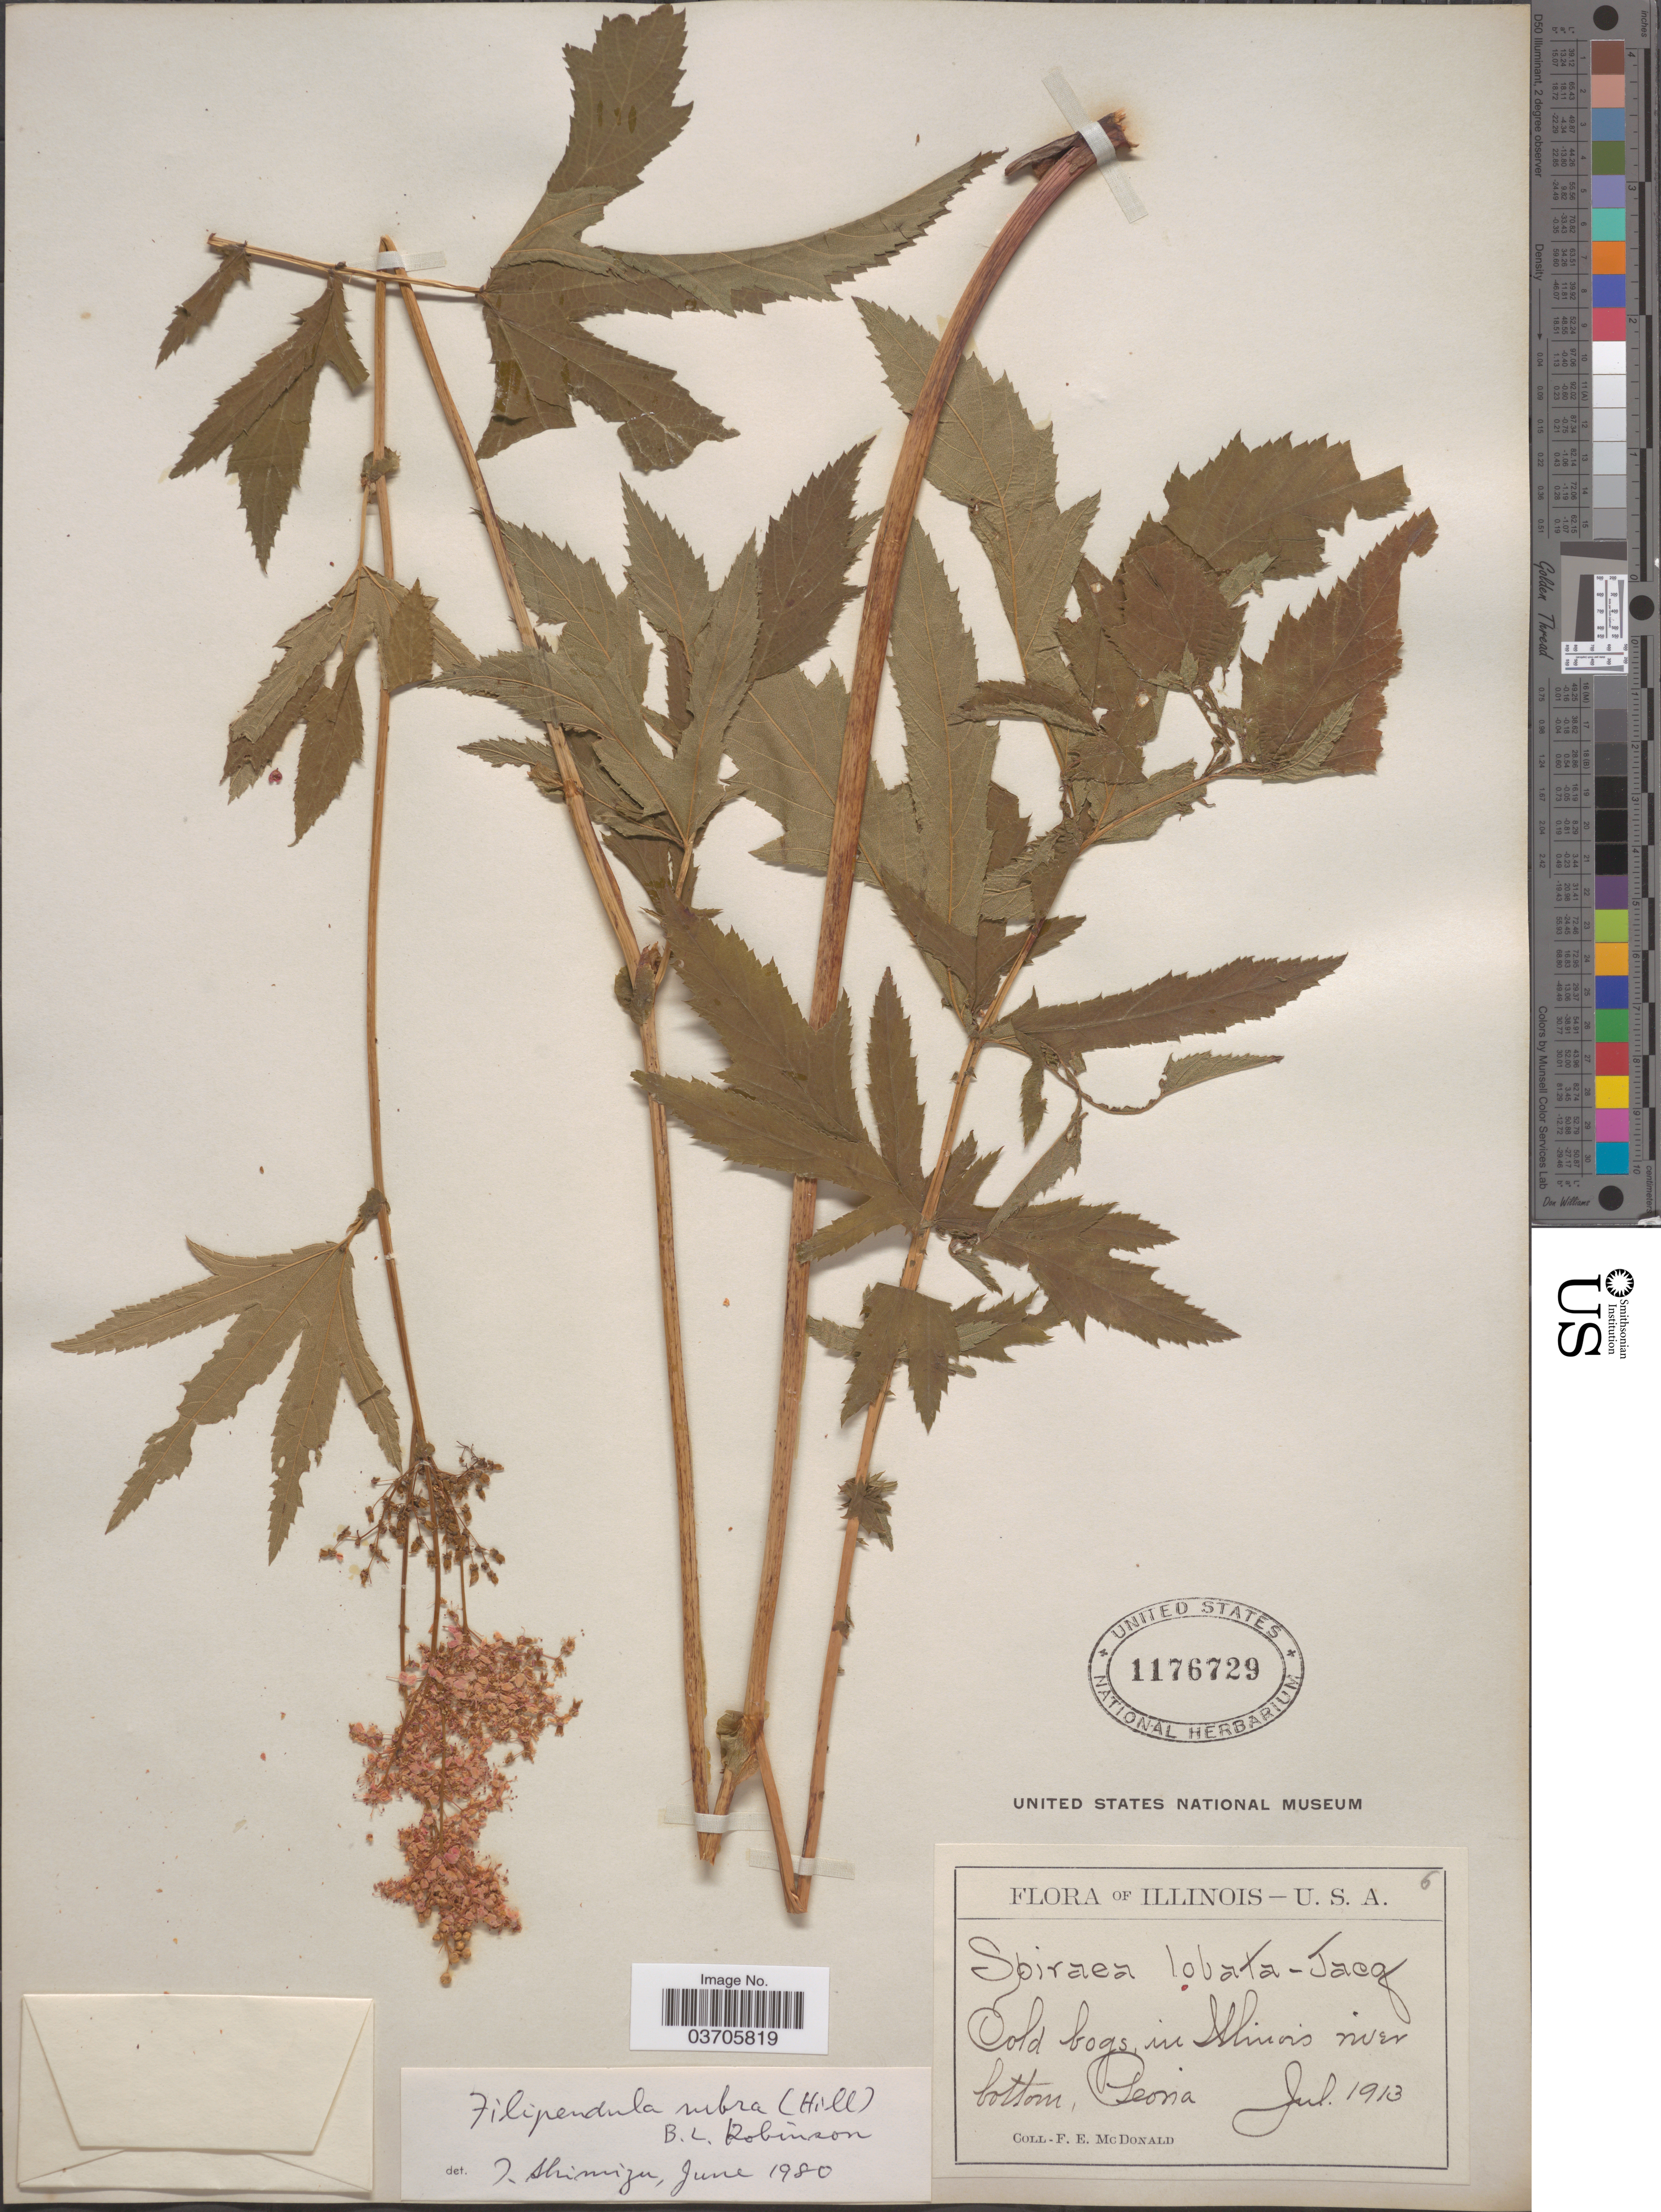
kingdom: Plantae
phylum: Tracheophyta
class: Magnoliopsida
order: Rosales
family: Rosaceae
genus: Filipendula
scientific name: Filipendula rubra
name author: (Hill) B.L. Rob.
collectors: F. E. McDonald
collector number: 6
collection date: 1913-07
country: United States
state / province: Illinois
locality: Cold bogs, in Illinois river bottom, Peoria.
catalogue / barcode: US 1176729